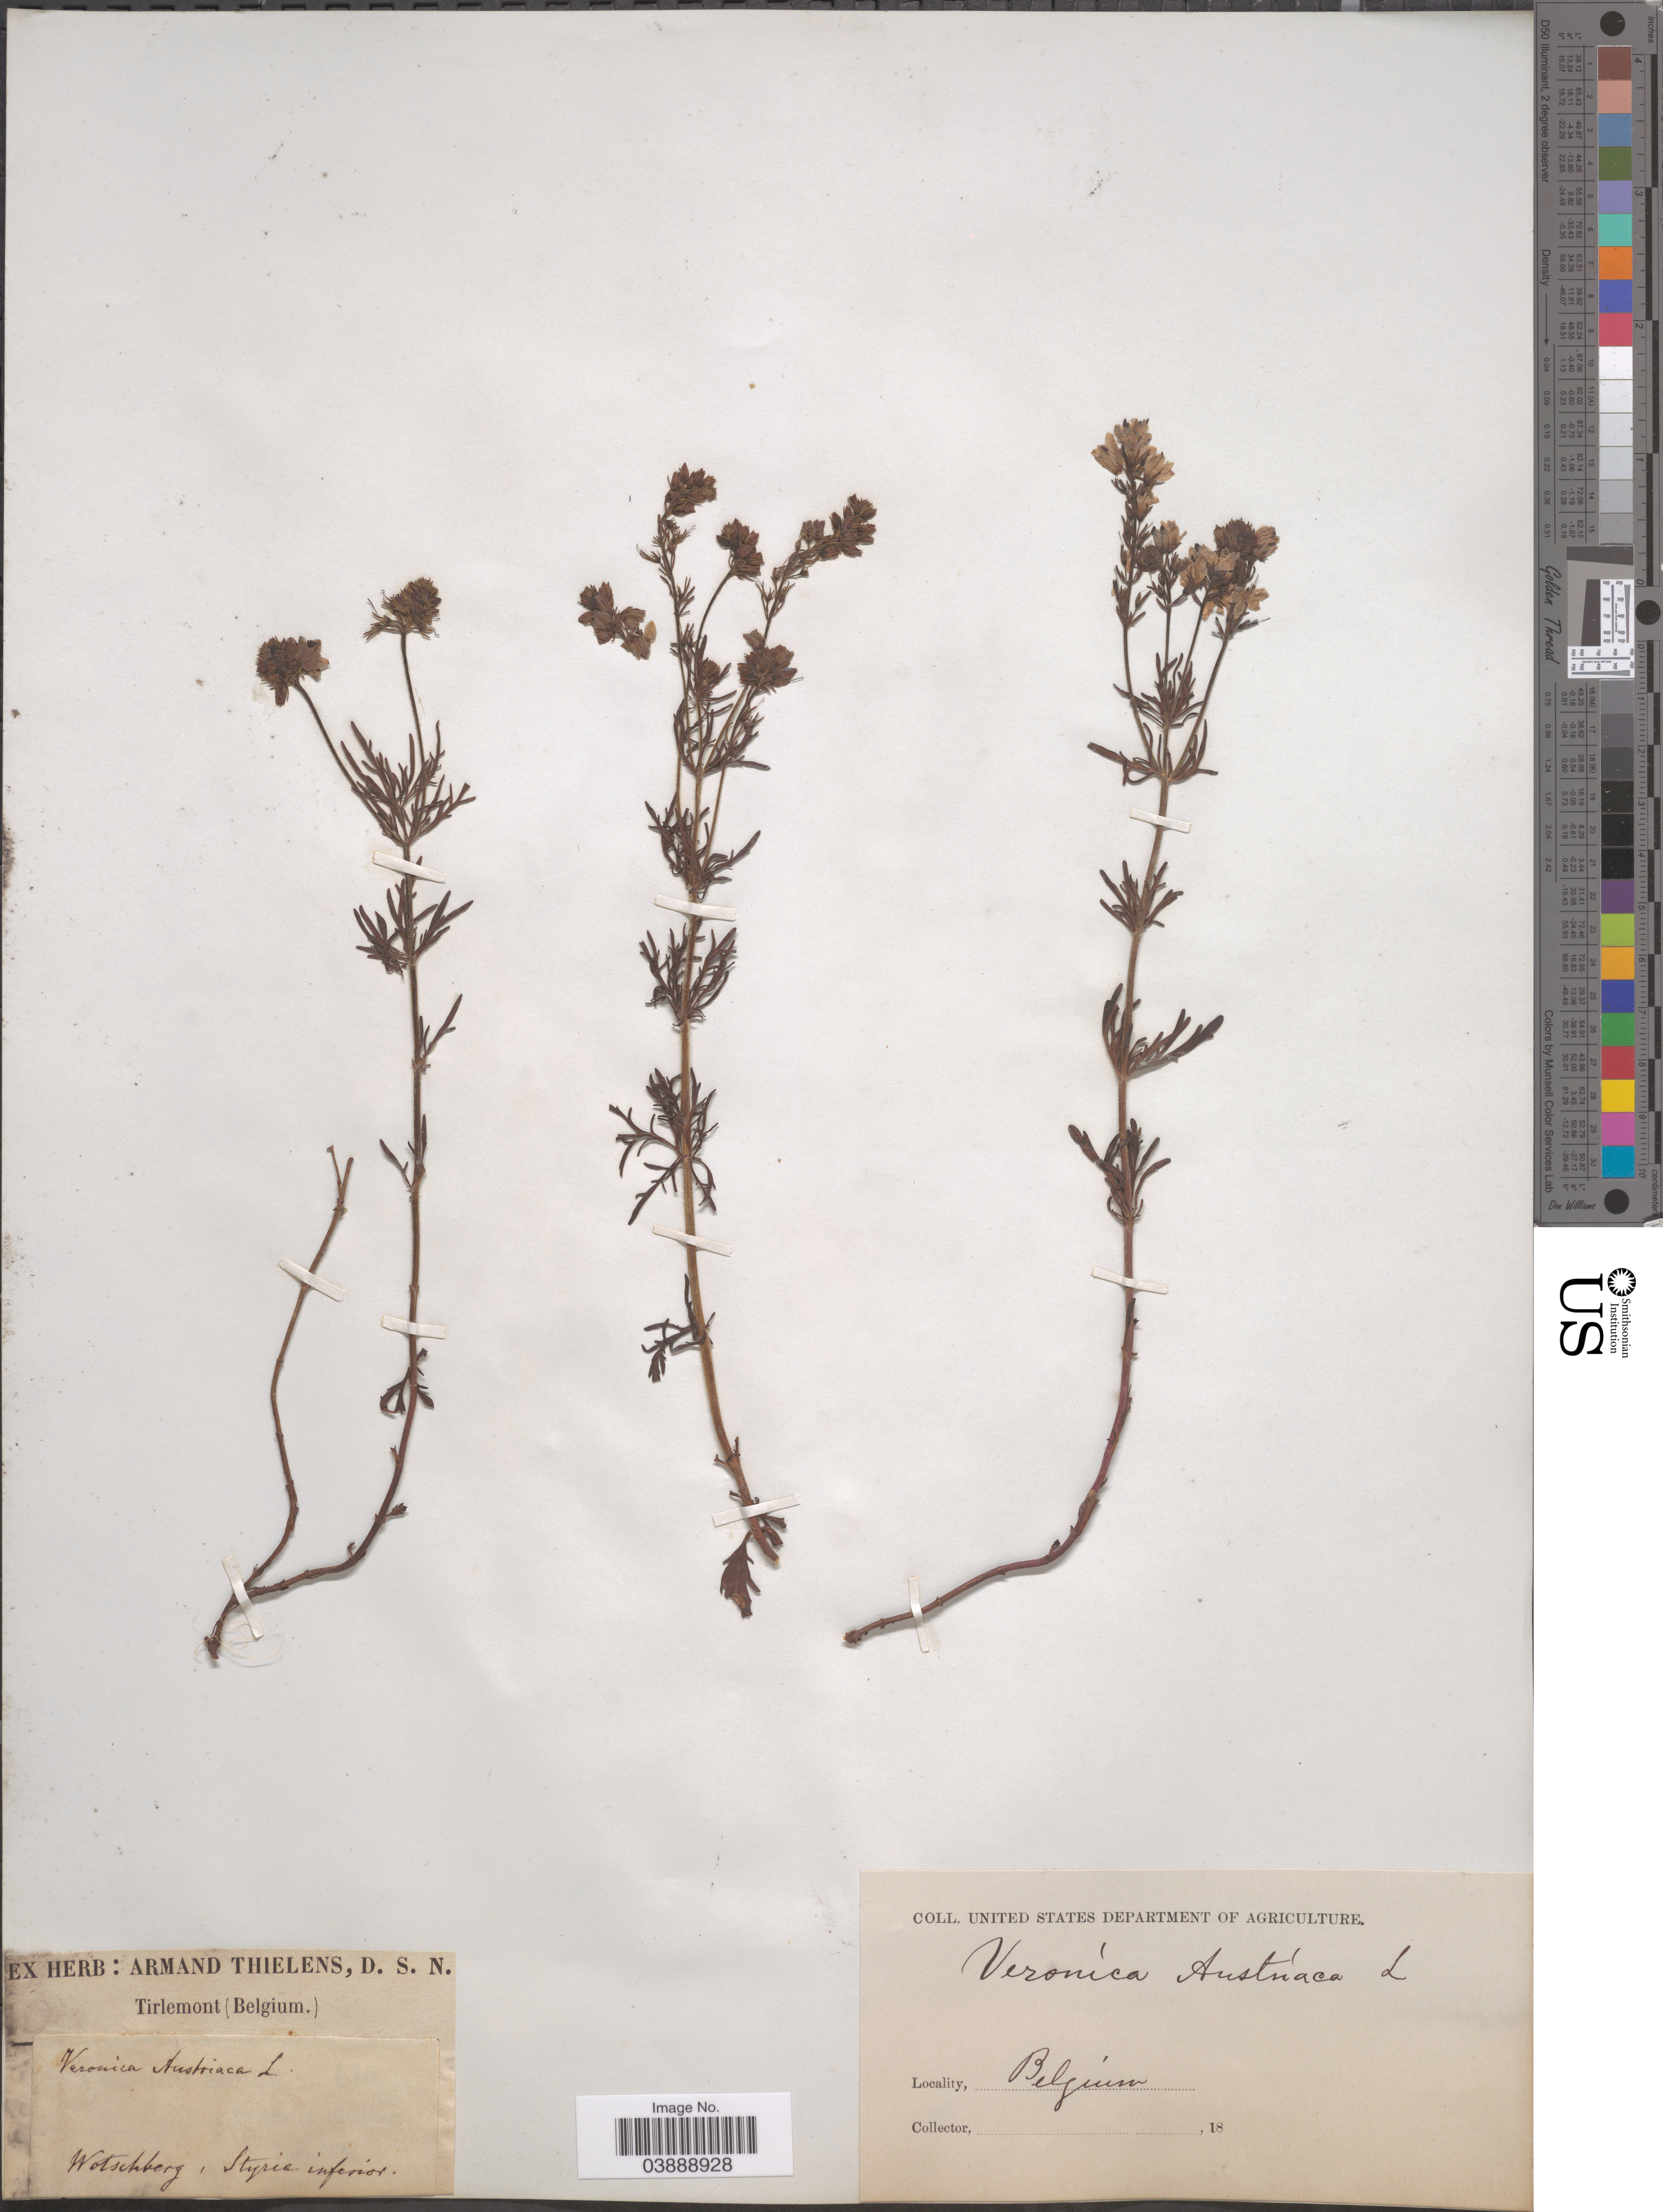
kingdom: Plantae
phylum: Tracheophyta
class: Magnoliopsida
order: Lamiales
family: Plantaginaceae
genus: Veronica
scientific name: Veronica austriaca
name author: L.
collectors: ex herb. Armand Thielens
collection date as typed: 18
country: Belgium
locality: Wotschberg, Styria inferior.